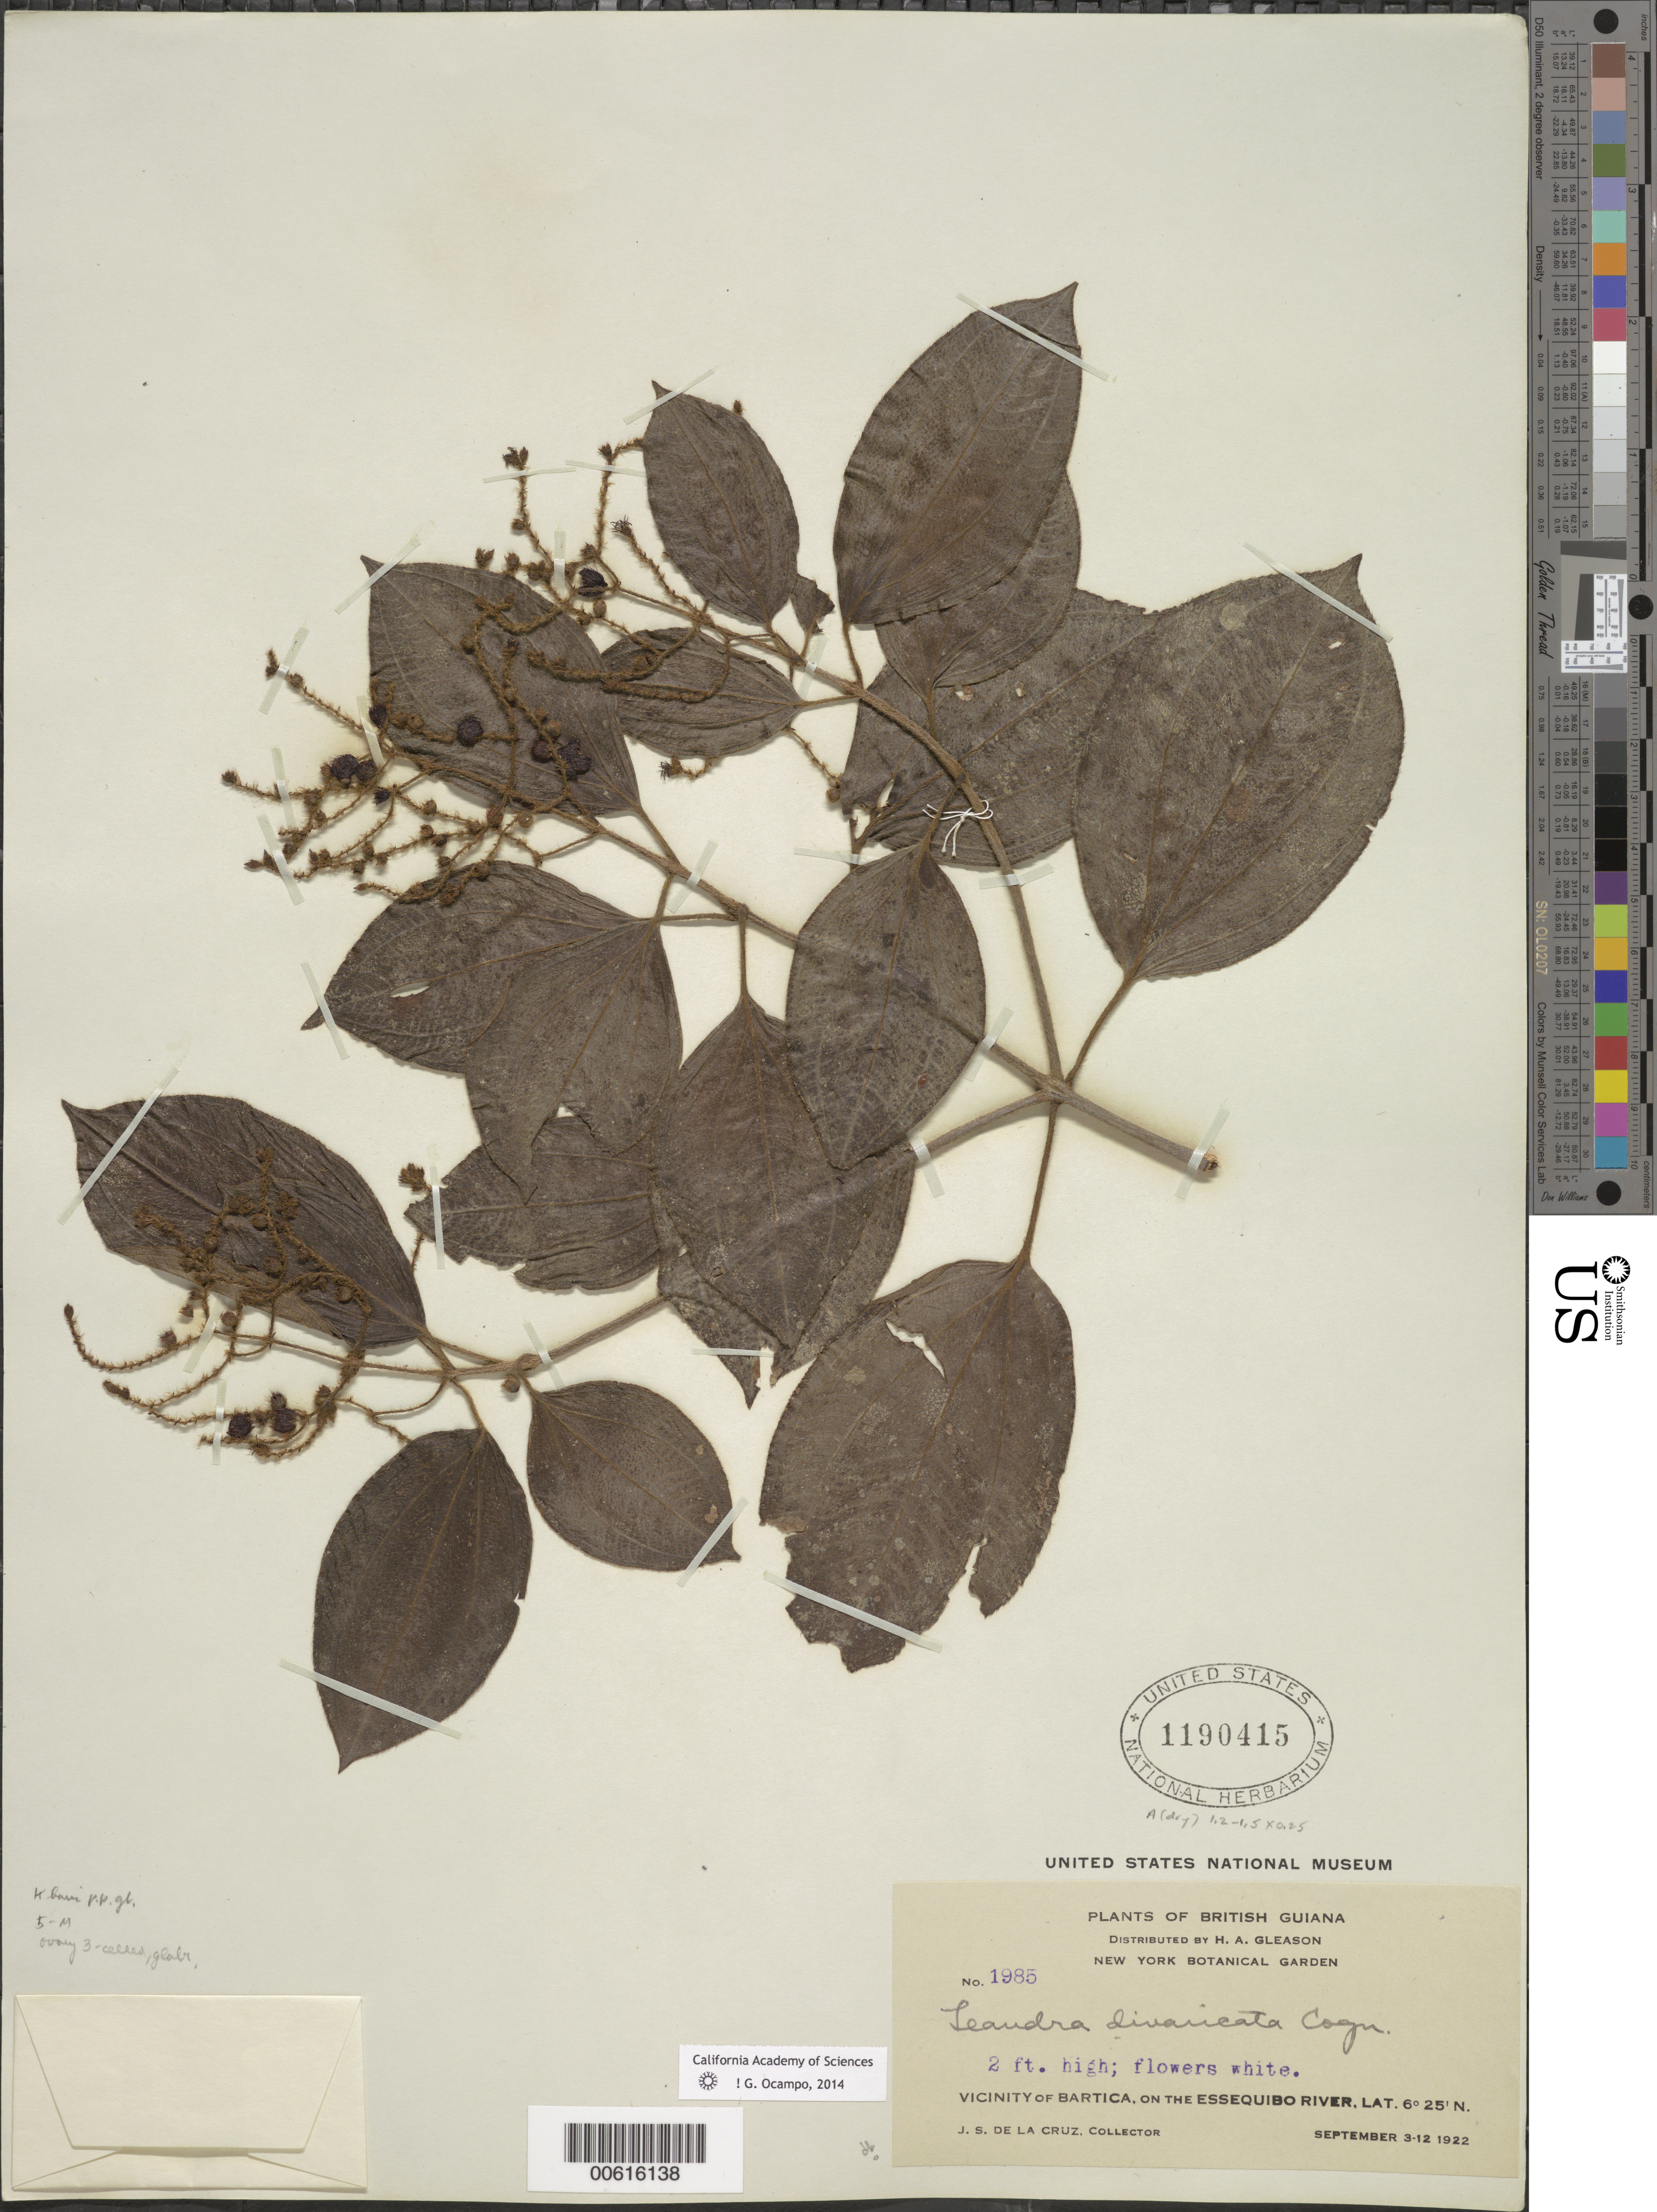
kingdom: Plantae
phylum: Tracheophyta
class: Magnoliopsida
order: Myrtales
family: Melastomataceae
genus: Leandra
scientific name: Leandra divaricata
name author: (Naudin) Cogn.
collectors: J. S. de la Cruz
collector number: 1985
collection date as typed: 3-Sep-22 to 12-Sep-22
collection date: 1922-09-03/1922-09-12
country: Guyana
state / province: Cuyuni-Mazaruni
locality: Bartica, vic., on the Essequibo River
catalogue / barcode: US 1190415